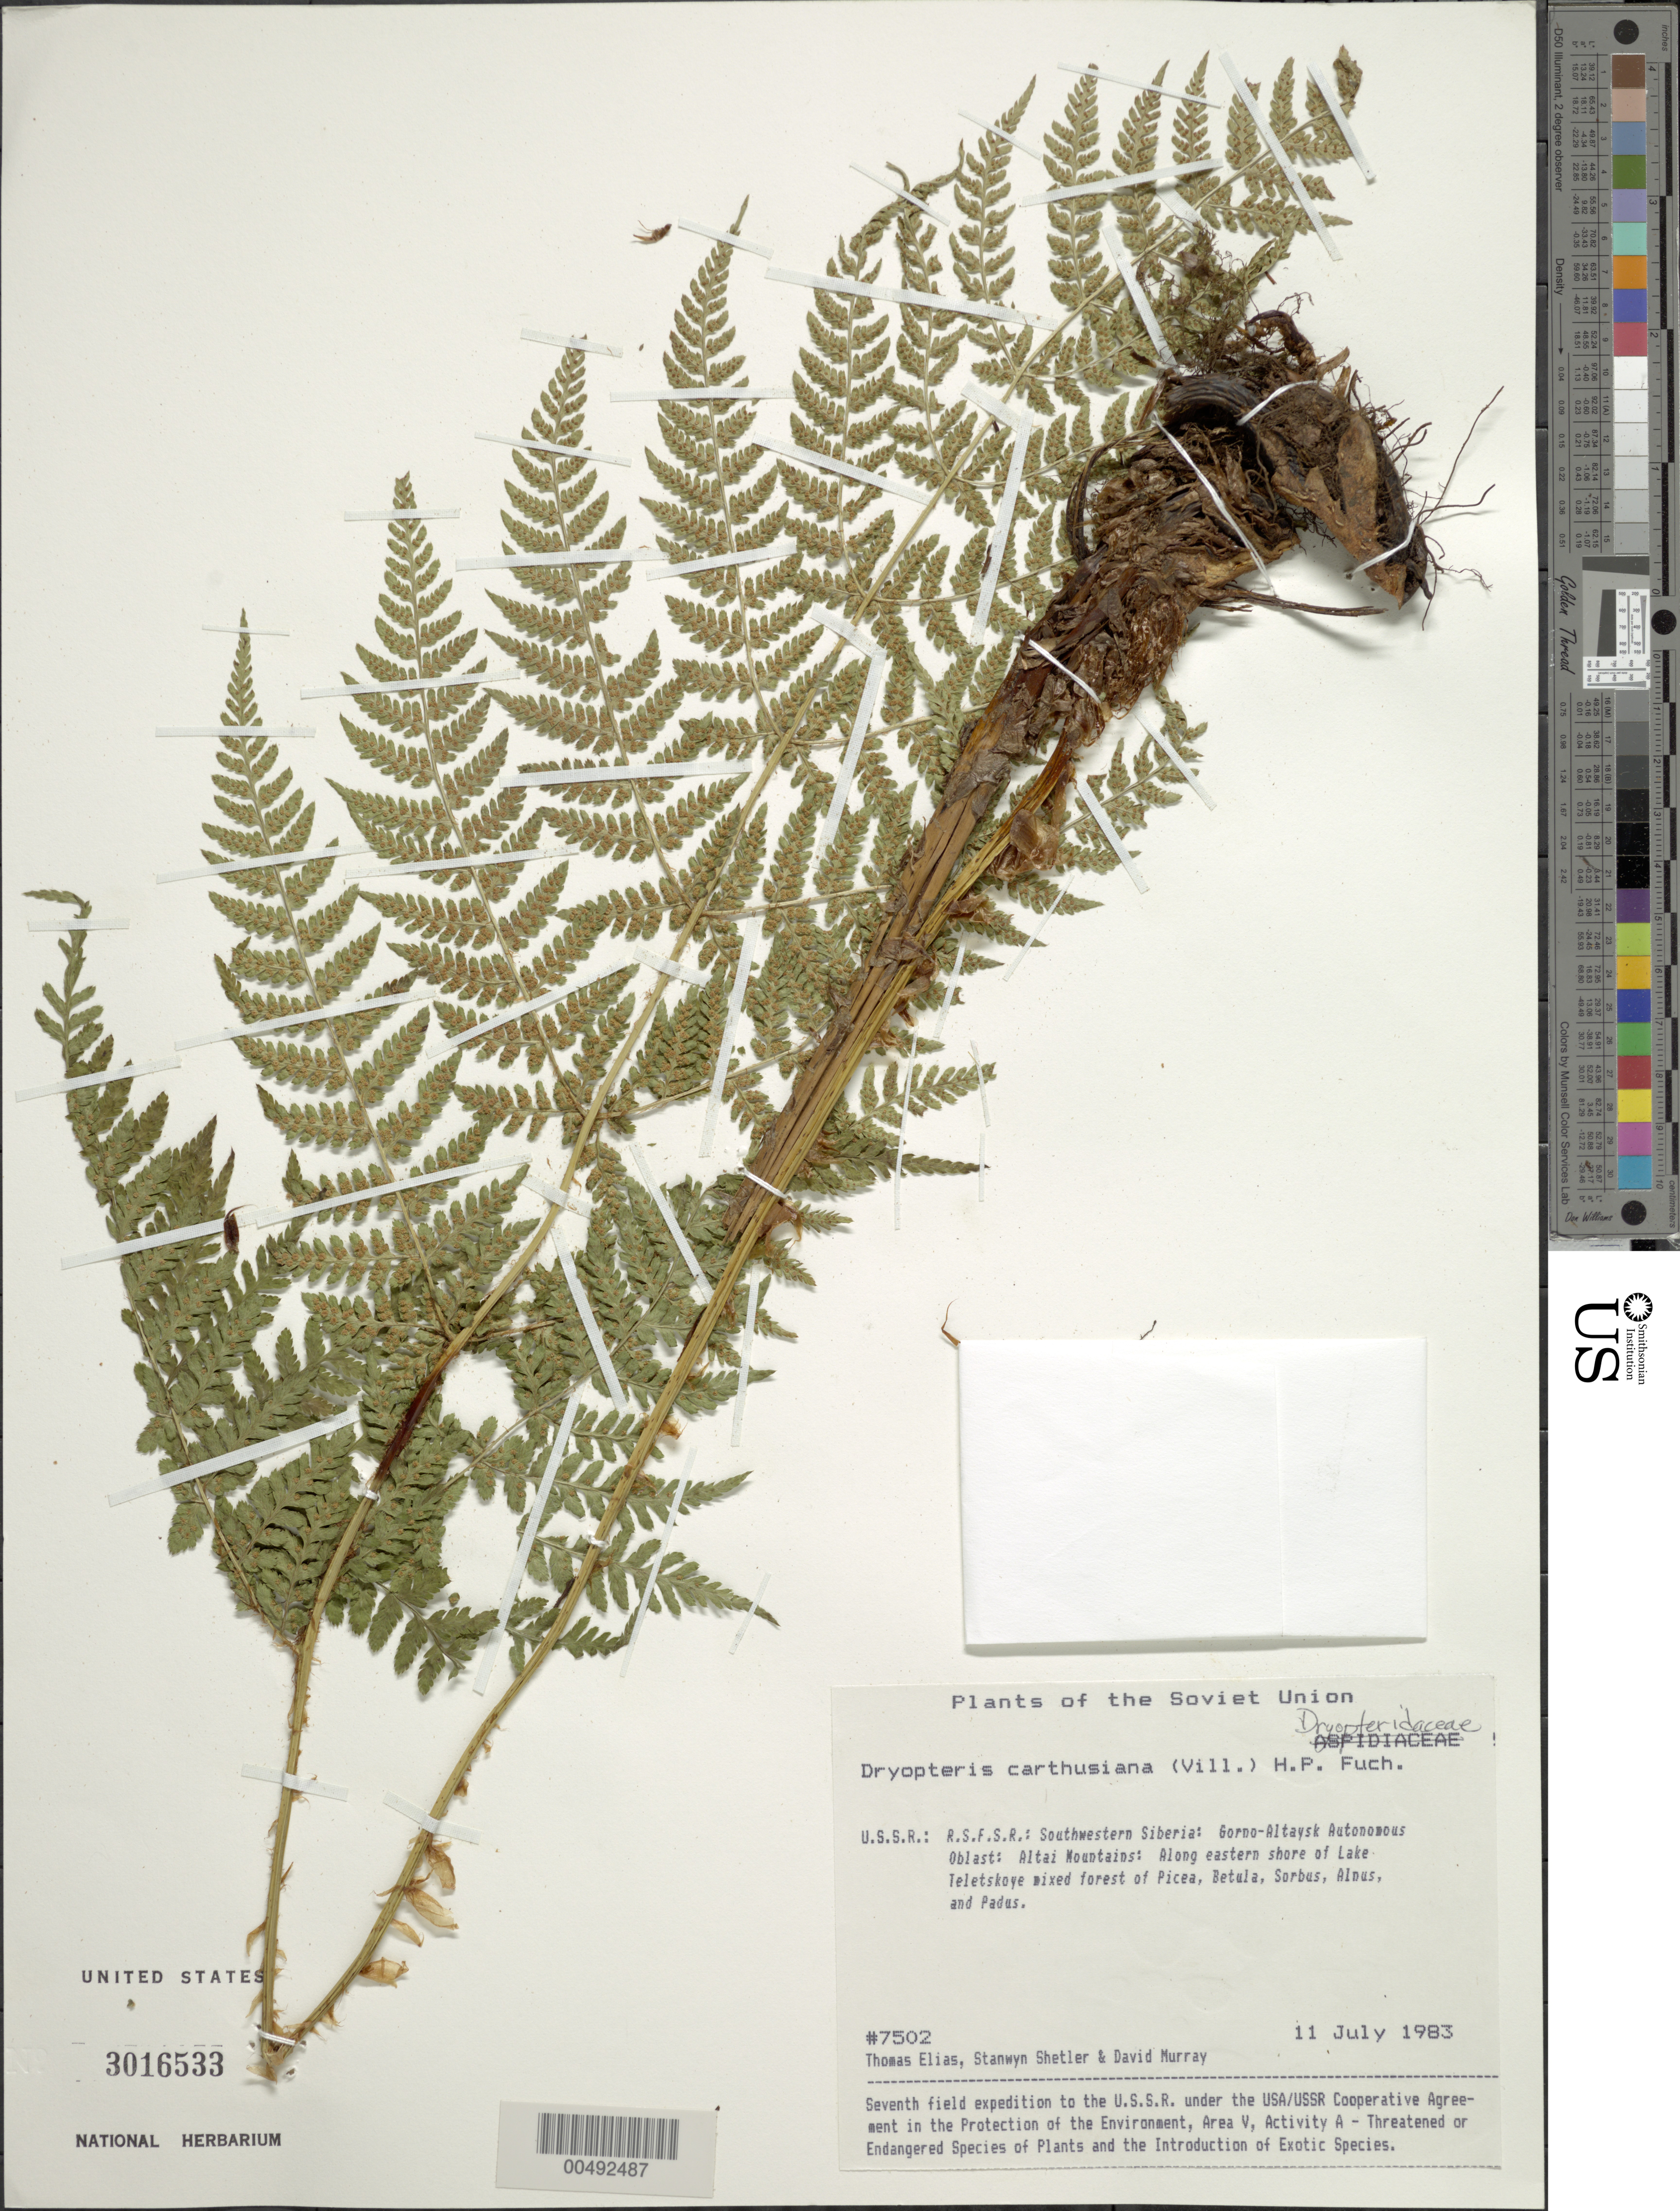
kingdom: Plantae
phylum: Tracheophyta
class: Polypodiopsida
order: Polypodiales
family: Dryopteridaceae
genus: Dryopteris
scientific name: Dryopteris carthusiana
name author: (Villars) H.P. Fuchs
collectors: T. Elias, S. Shetler & D. F. Murray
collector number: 7502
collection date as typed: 11 Jul 1983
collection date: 1983-07-11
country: Russian Federation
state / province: Altai Republic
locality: Altai Mountains, along eastern shore of Lake Teletskoye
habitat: mixed forest of Picea, Betula, Sorbus, Alnus, and Padus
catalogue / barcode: US 3016533